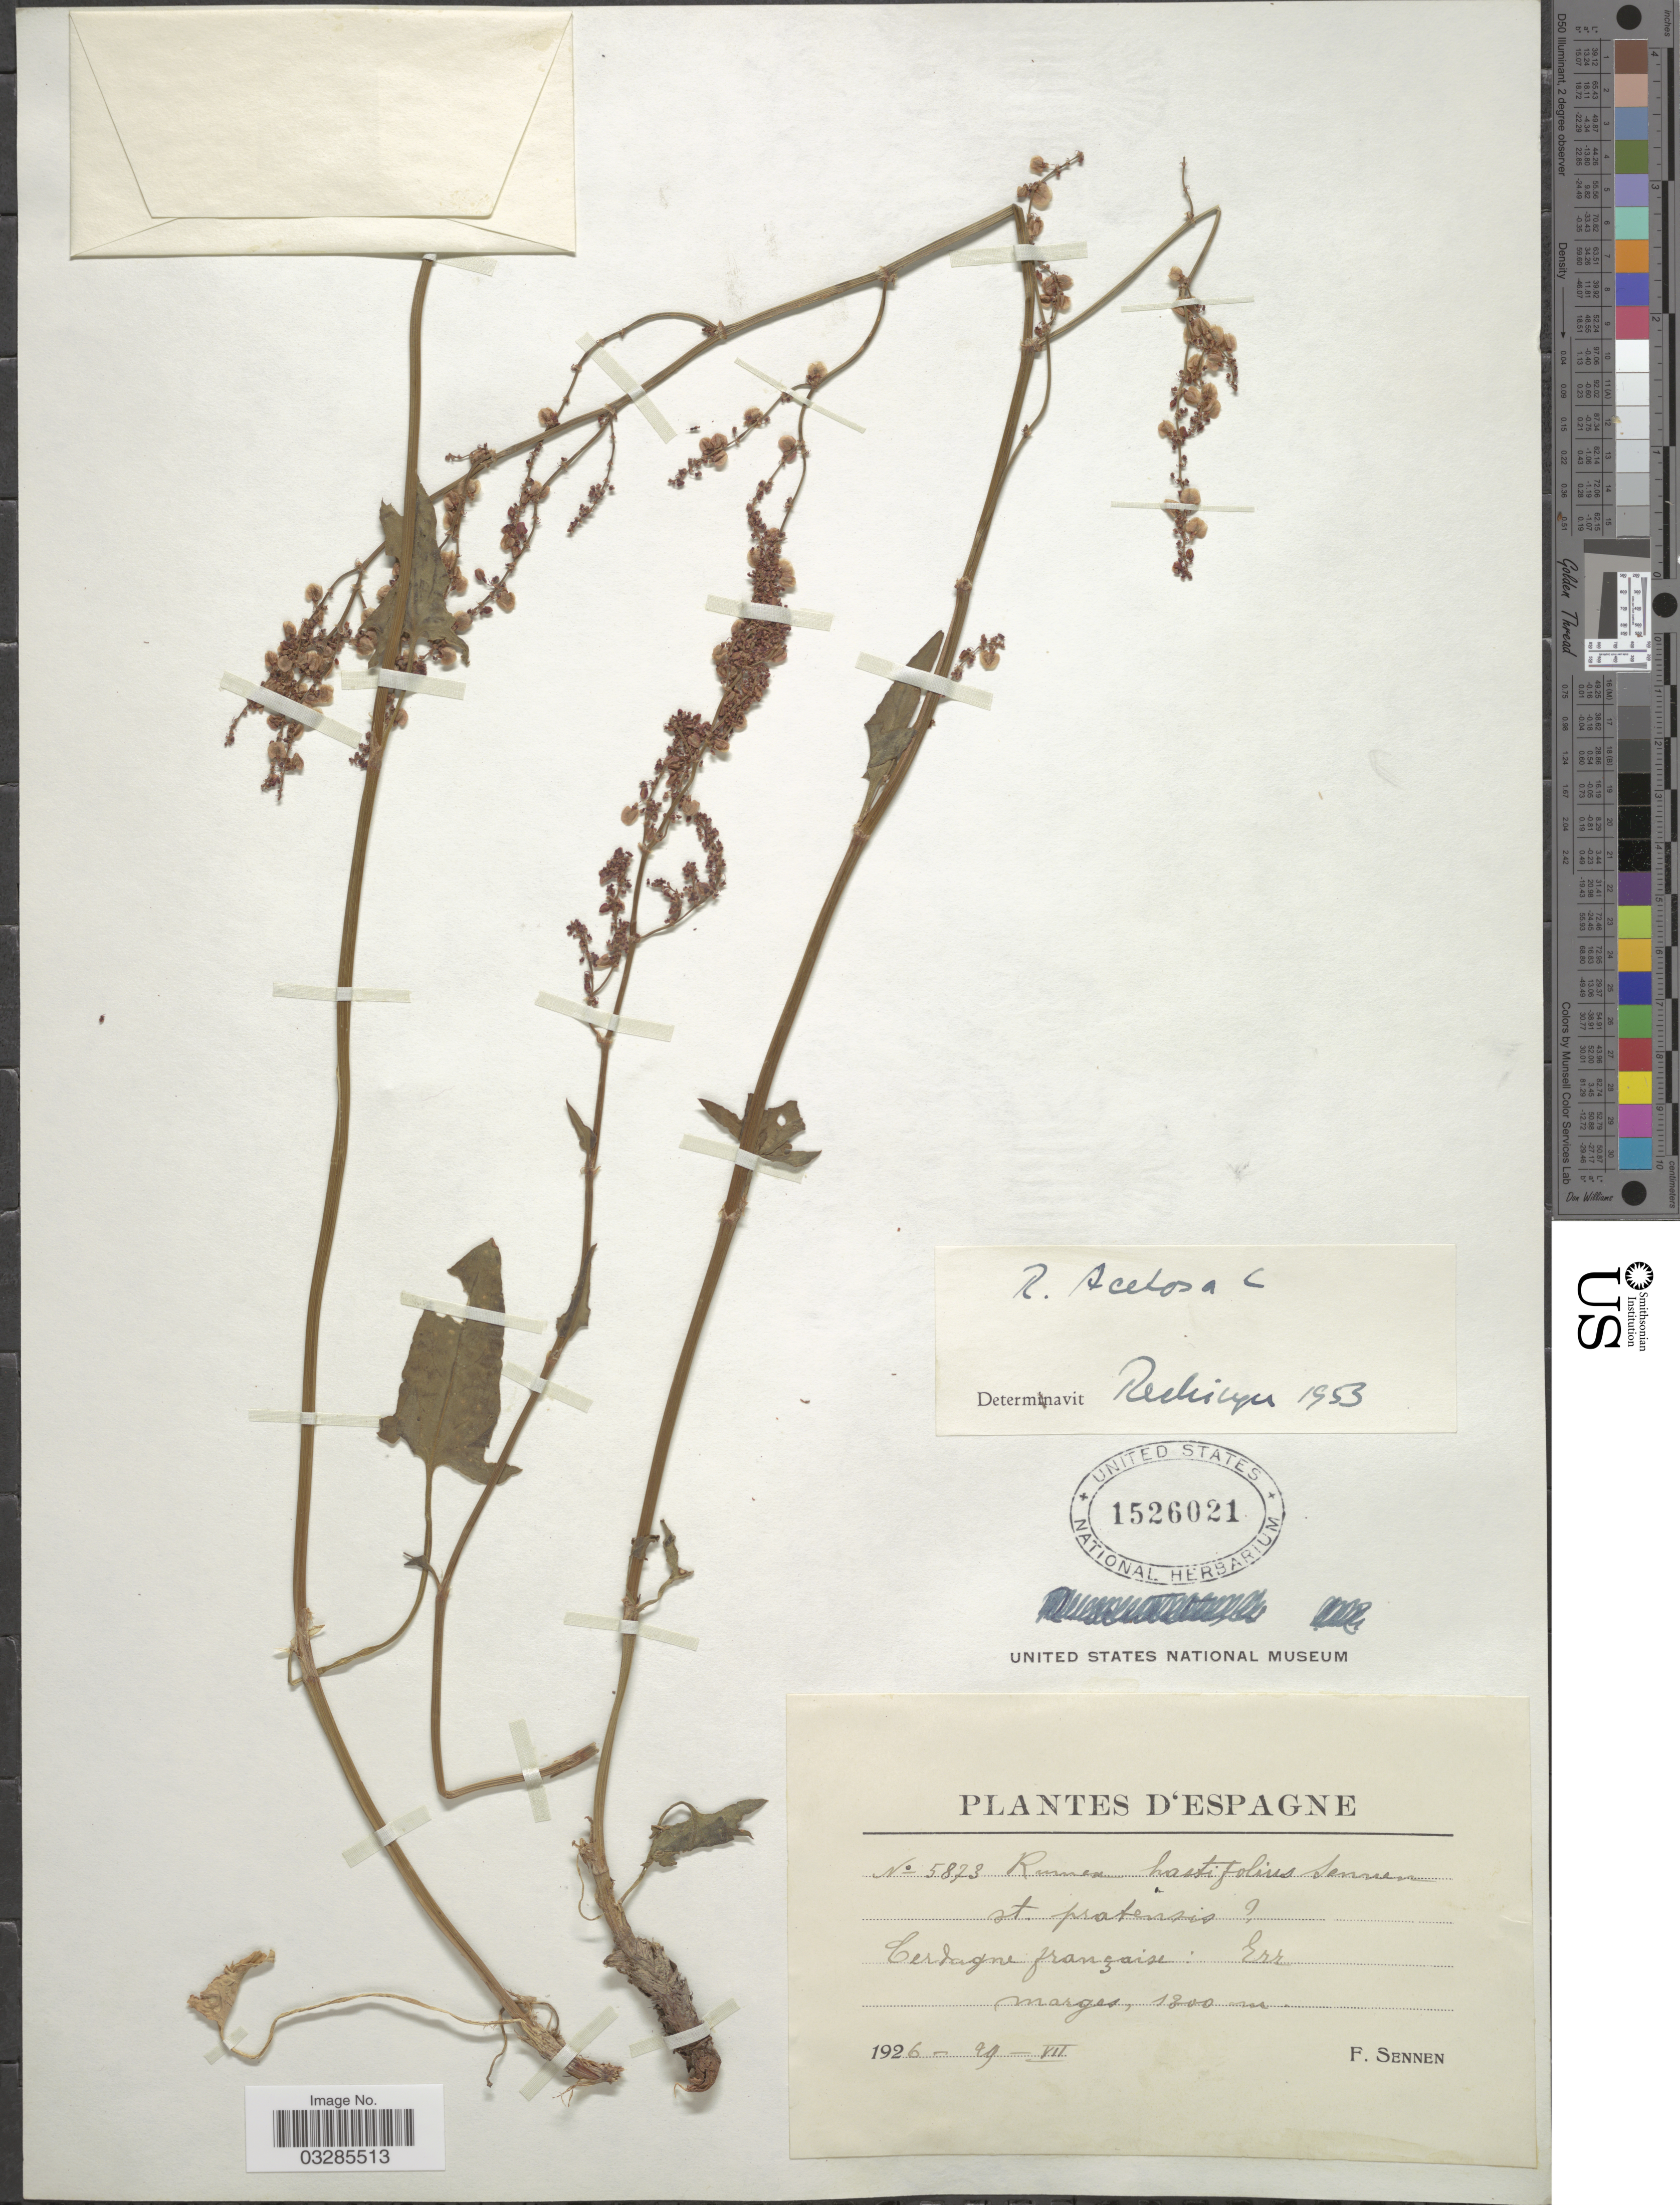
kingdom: Plantae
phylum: Tracheophyta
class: Magnoliopsida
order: Caryophyllales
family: Polygonaceae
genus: Rumex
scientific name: Rumex acetosa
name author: L.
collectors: E. Sennen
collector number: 5873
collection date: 1926-07-29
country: France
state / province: Occitanie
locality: Cerdagne française: Err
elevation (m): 1300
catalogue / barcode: US 1526021